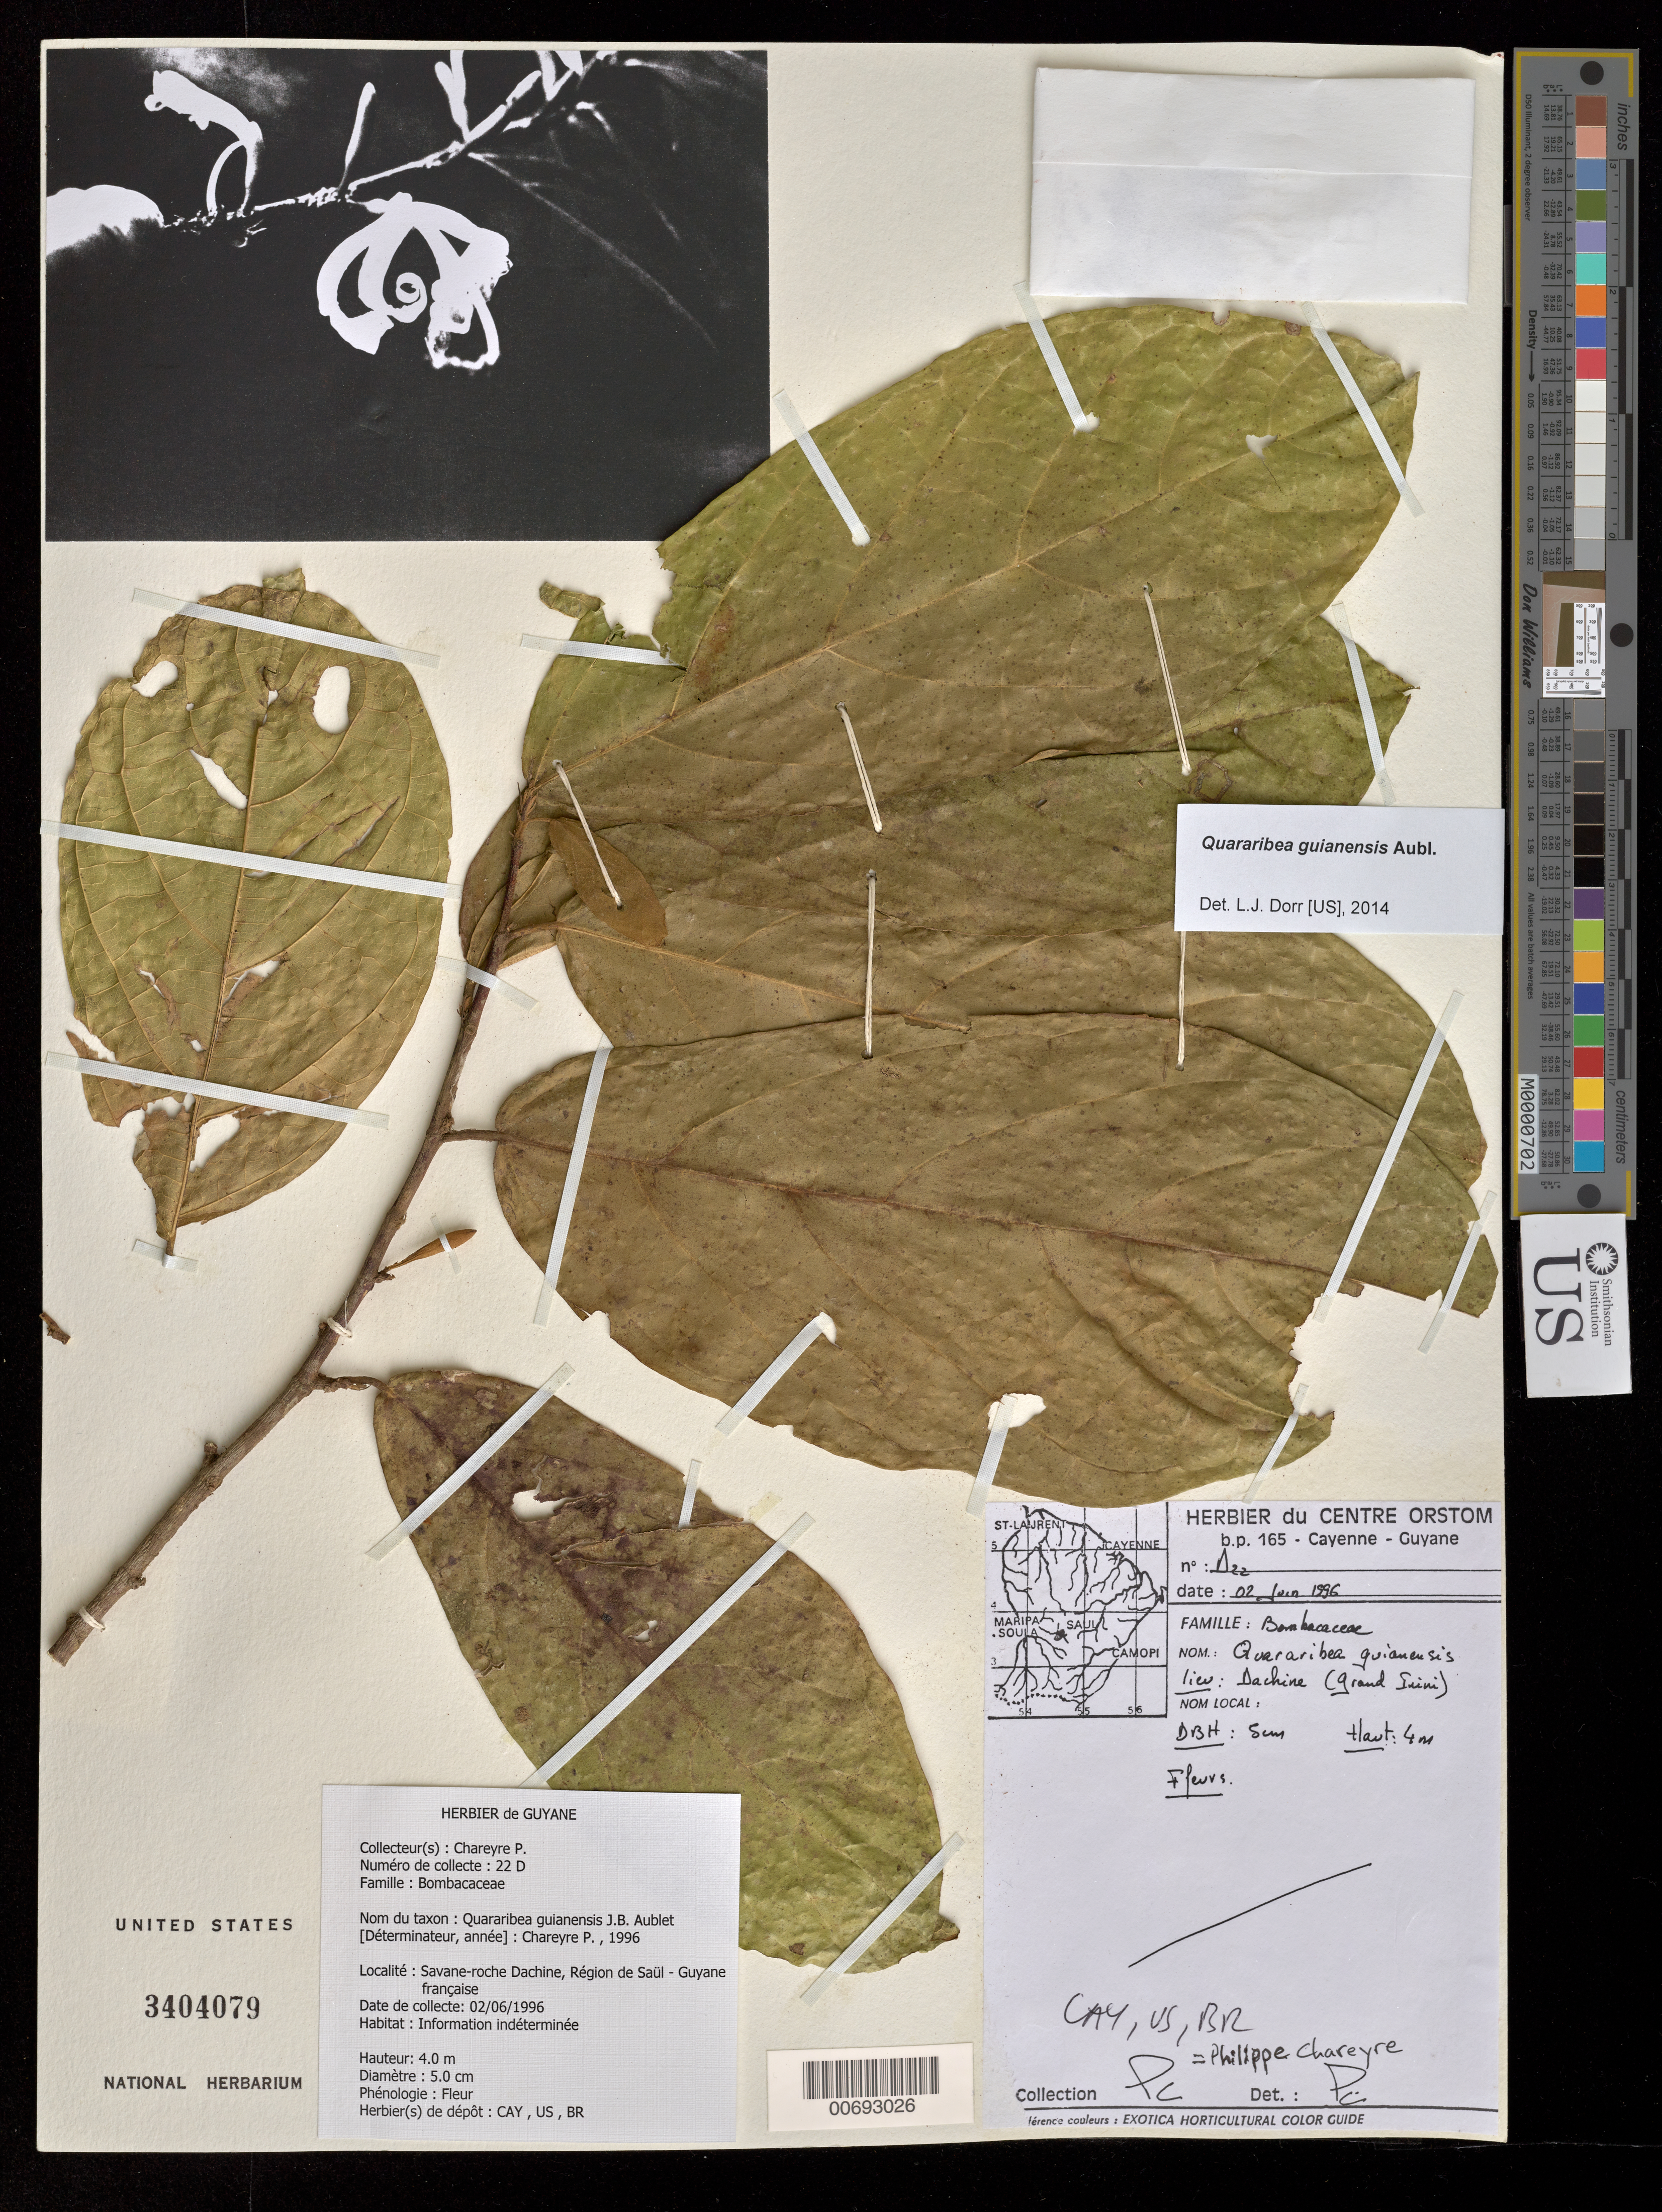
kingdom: Plantae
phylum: Tracheophyta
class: Magnoliopsida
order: Malvales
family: Malvaceae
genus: Quararibea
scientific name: Quararibea guianensis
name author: Aubl.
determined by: Chareyre, P.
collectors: P. Chareyre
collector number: D 22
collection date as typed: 2-Jun-97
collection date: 1997-06-02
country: French Guiana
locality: Saül, Savane-roche Dachine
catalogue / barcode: US 3404079